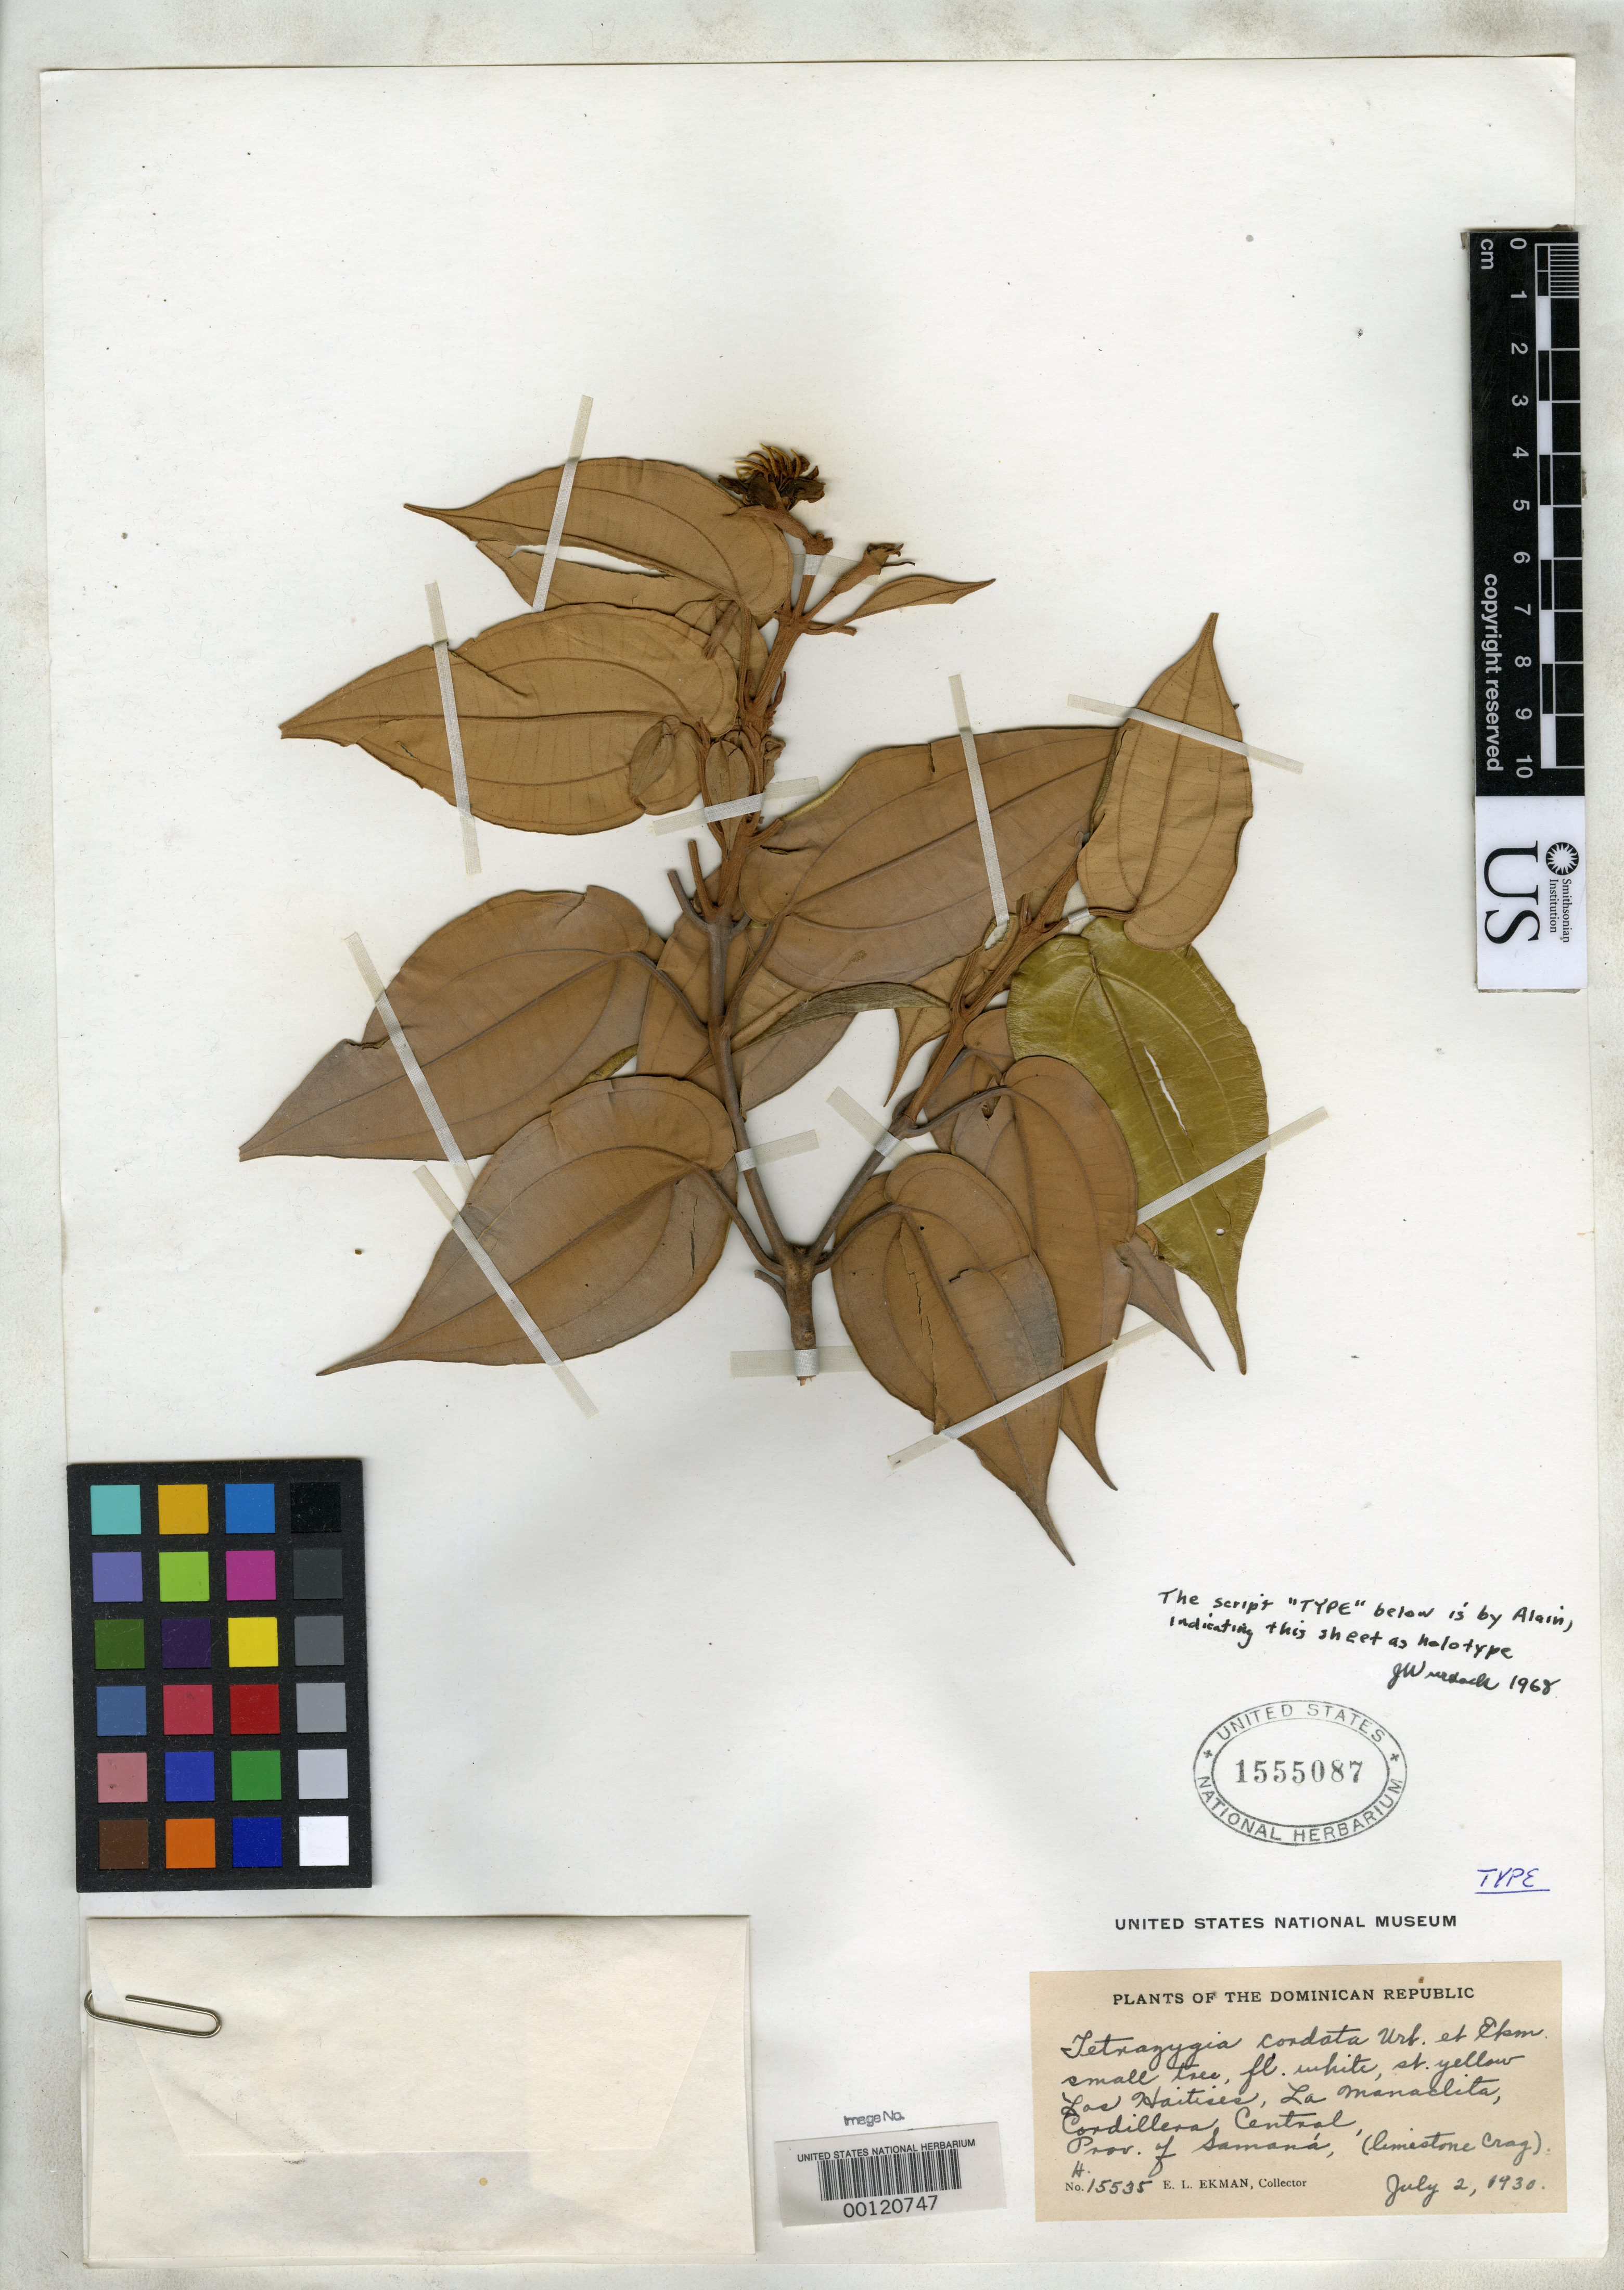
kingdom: Plantae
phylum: Tracheophyta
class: Magnoliopsida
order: Myrtales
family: Melastomataceae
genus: Tetrazygia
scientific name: Tetrazygia cordata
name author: Alain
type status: Holotype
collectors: E. L. Ekman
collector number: H 15535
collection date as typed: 02 Jul 1930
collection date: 1930-07-02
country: Dominican Republic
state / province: Samaná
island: Hispaniola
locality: Los Haitises, Lamanaclita, cordillera Central.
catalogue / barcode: US 1555087